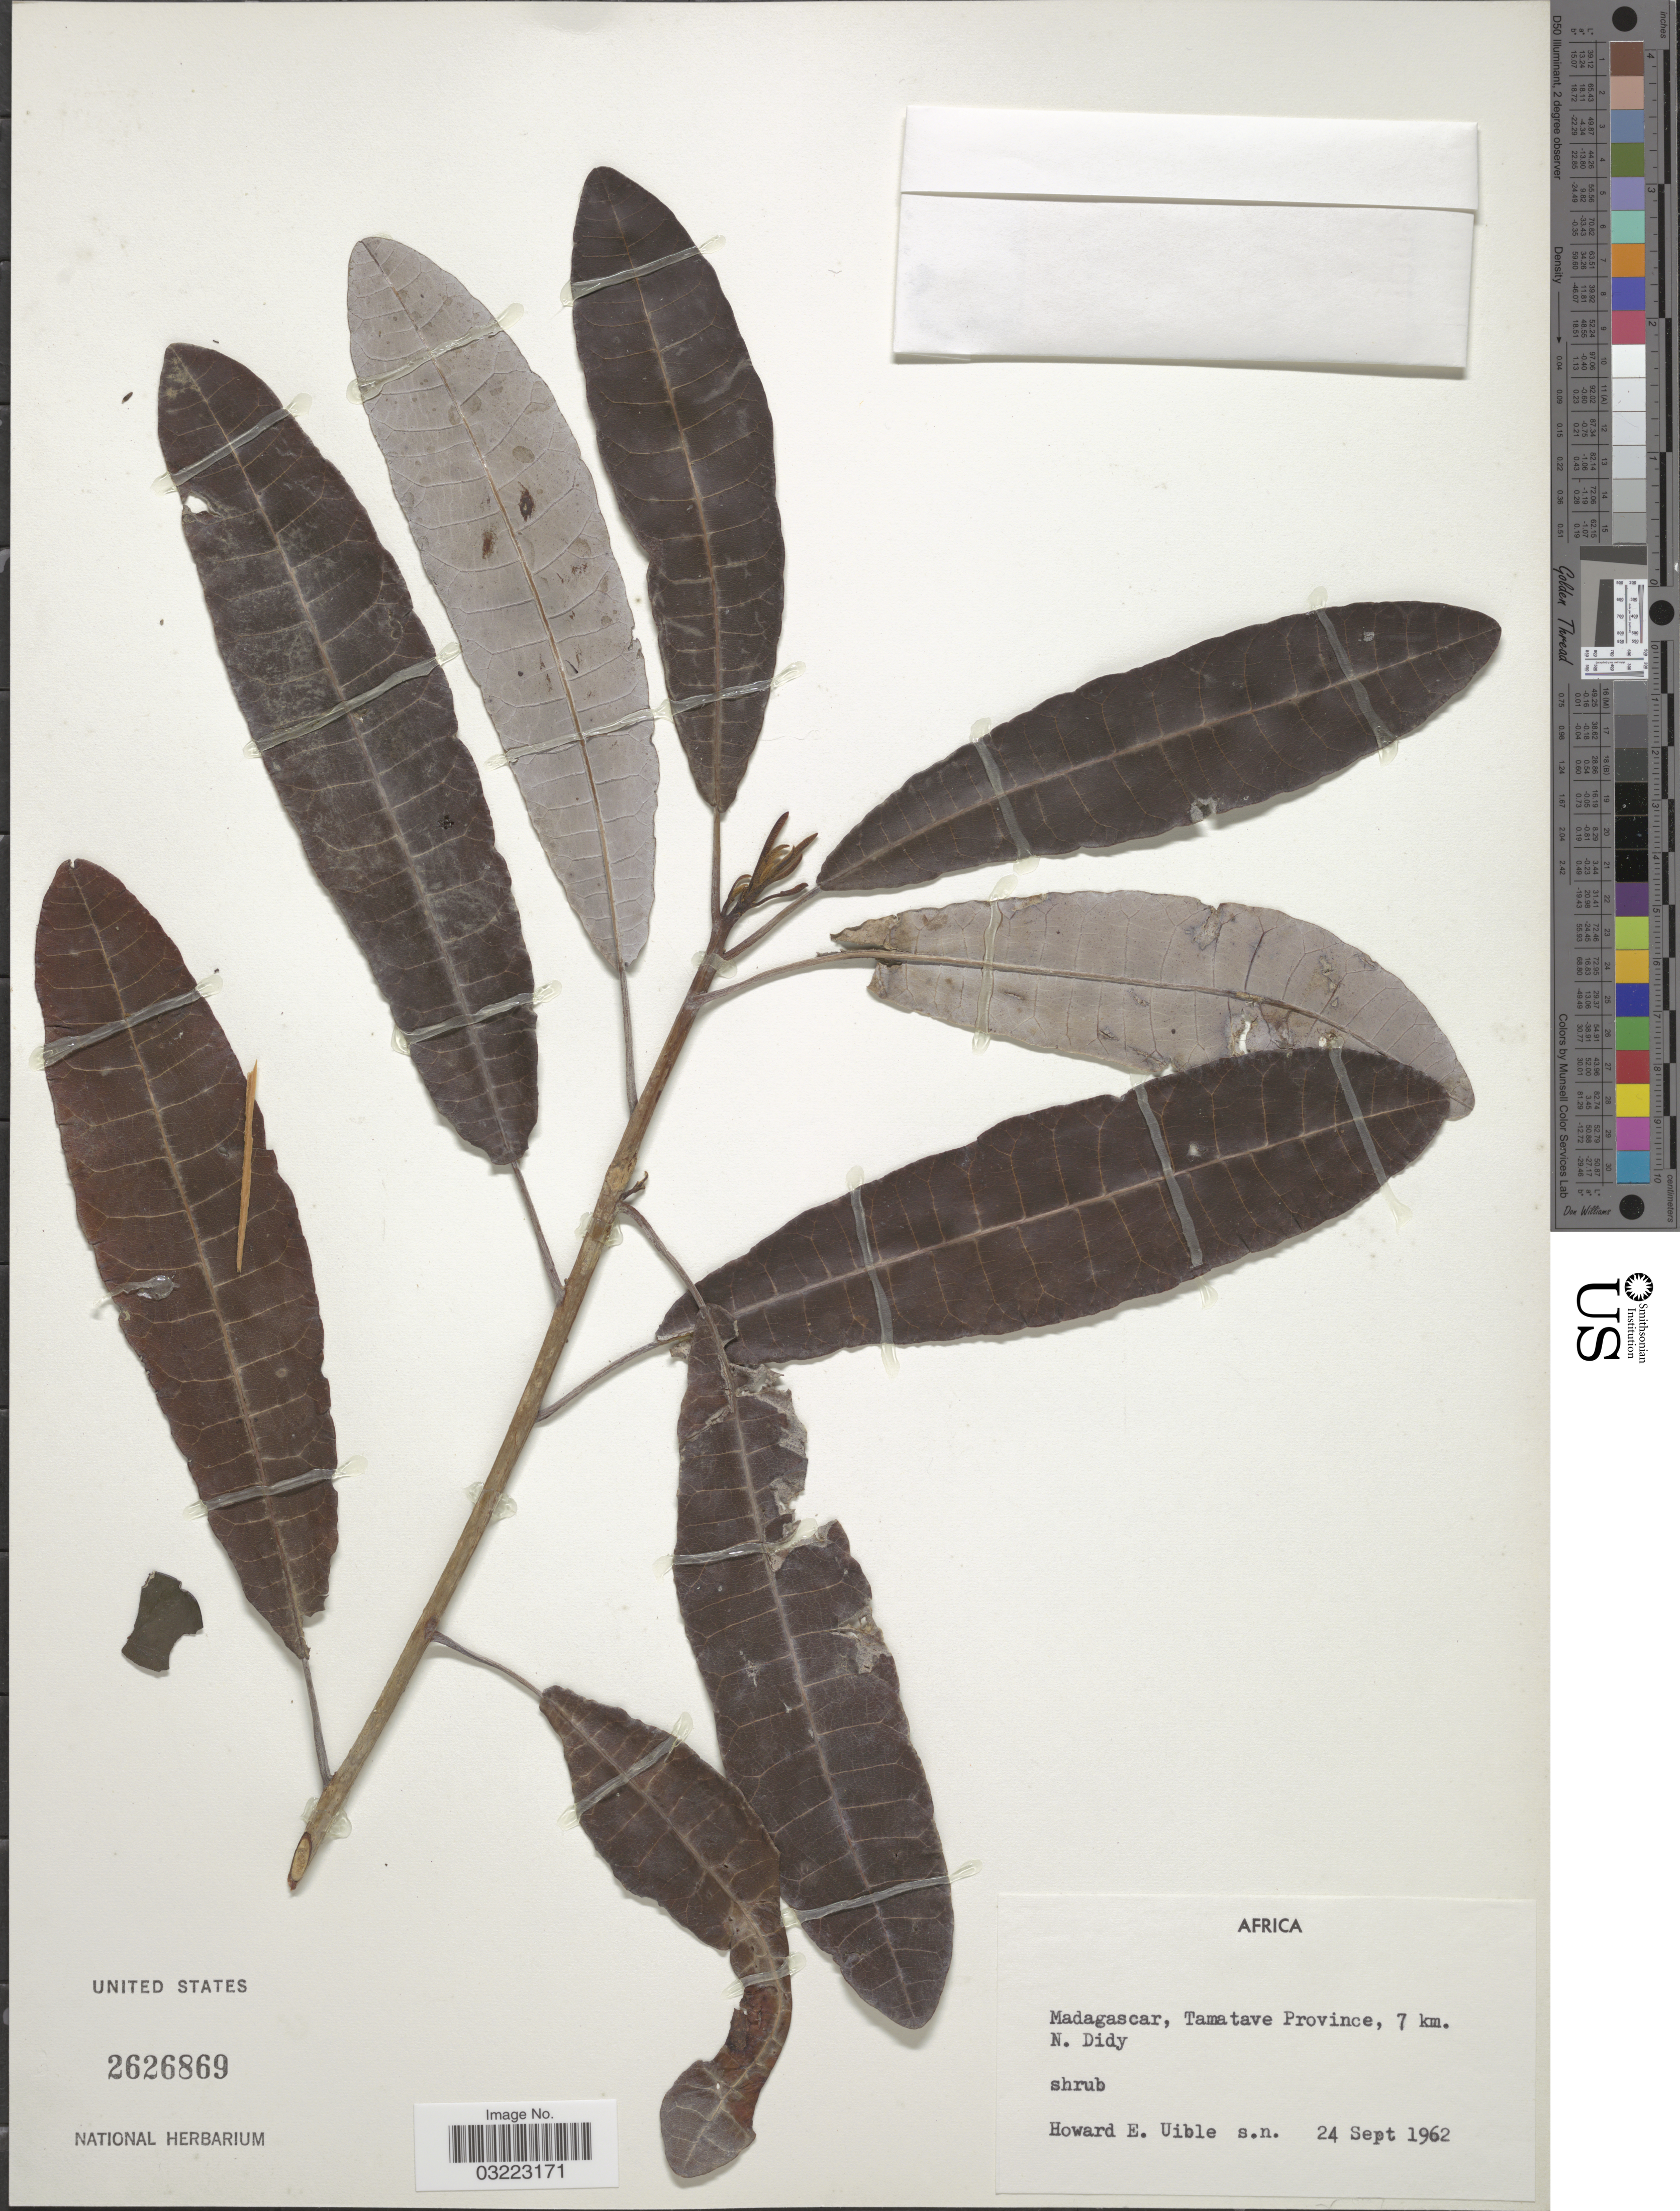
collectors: H. Uible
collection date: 1962-09-24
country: Madagascar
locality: Tamatave Province, 7 km. N. Didy.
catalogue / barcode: US 2626869